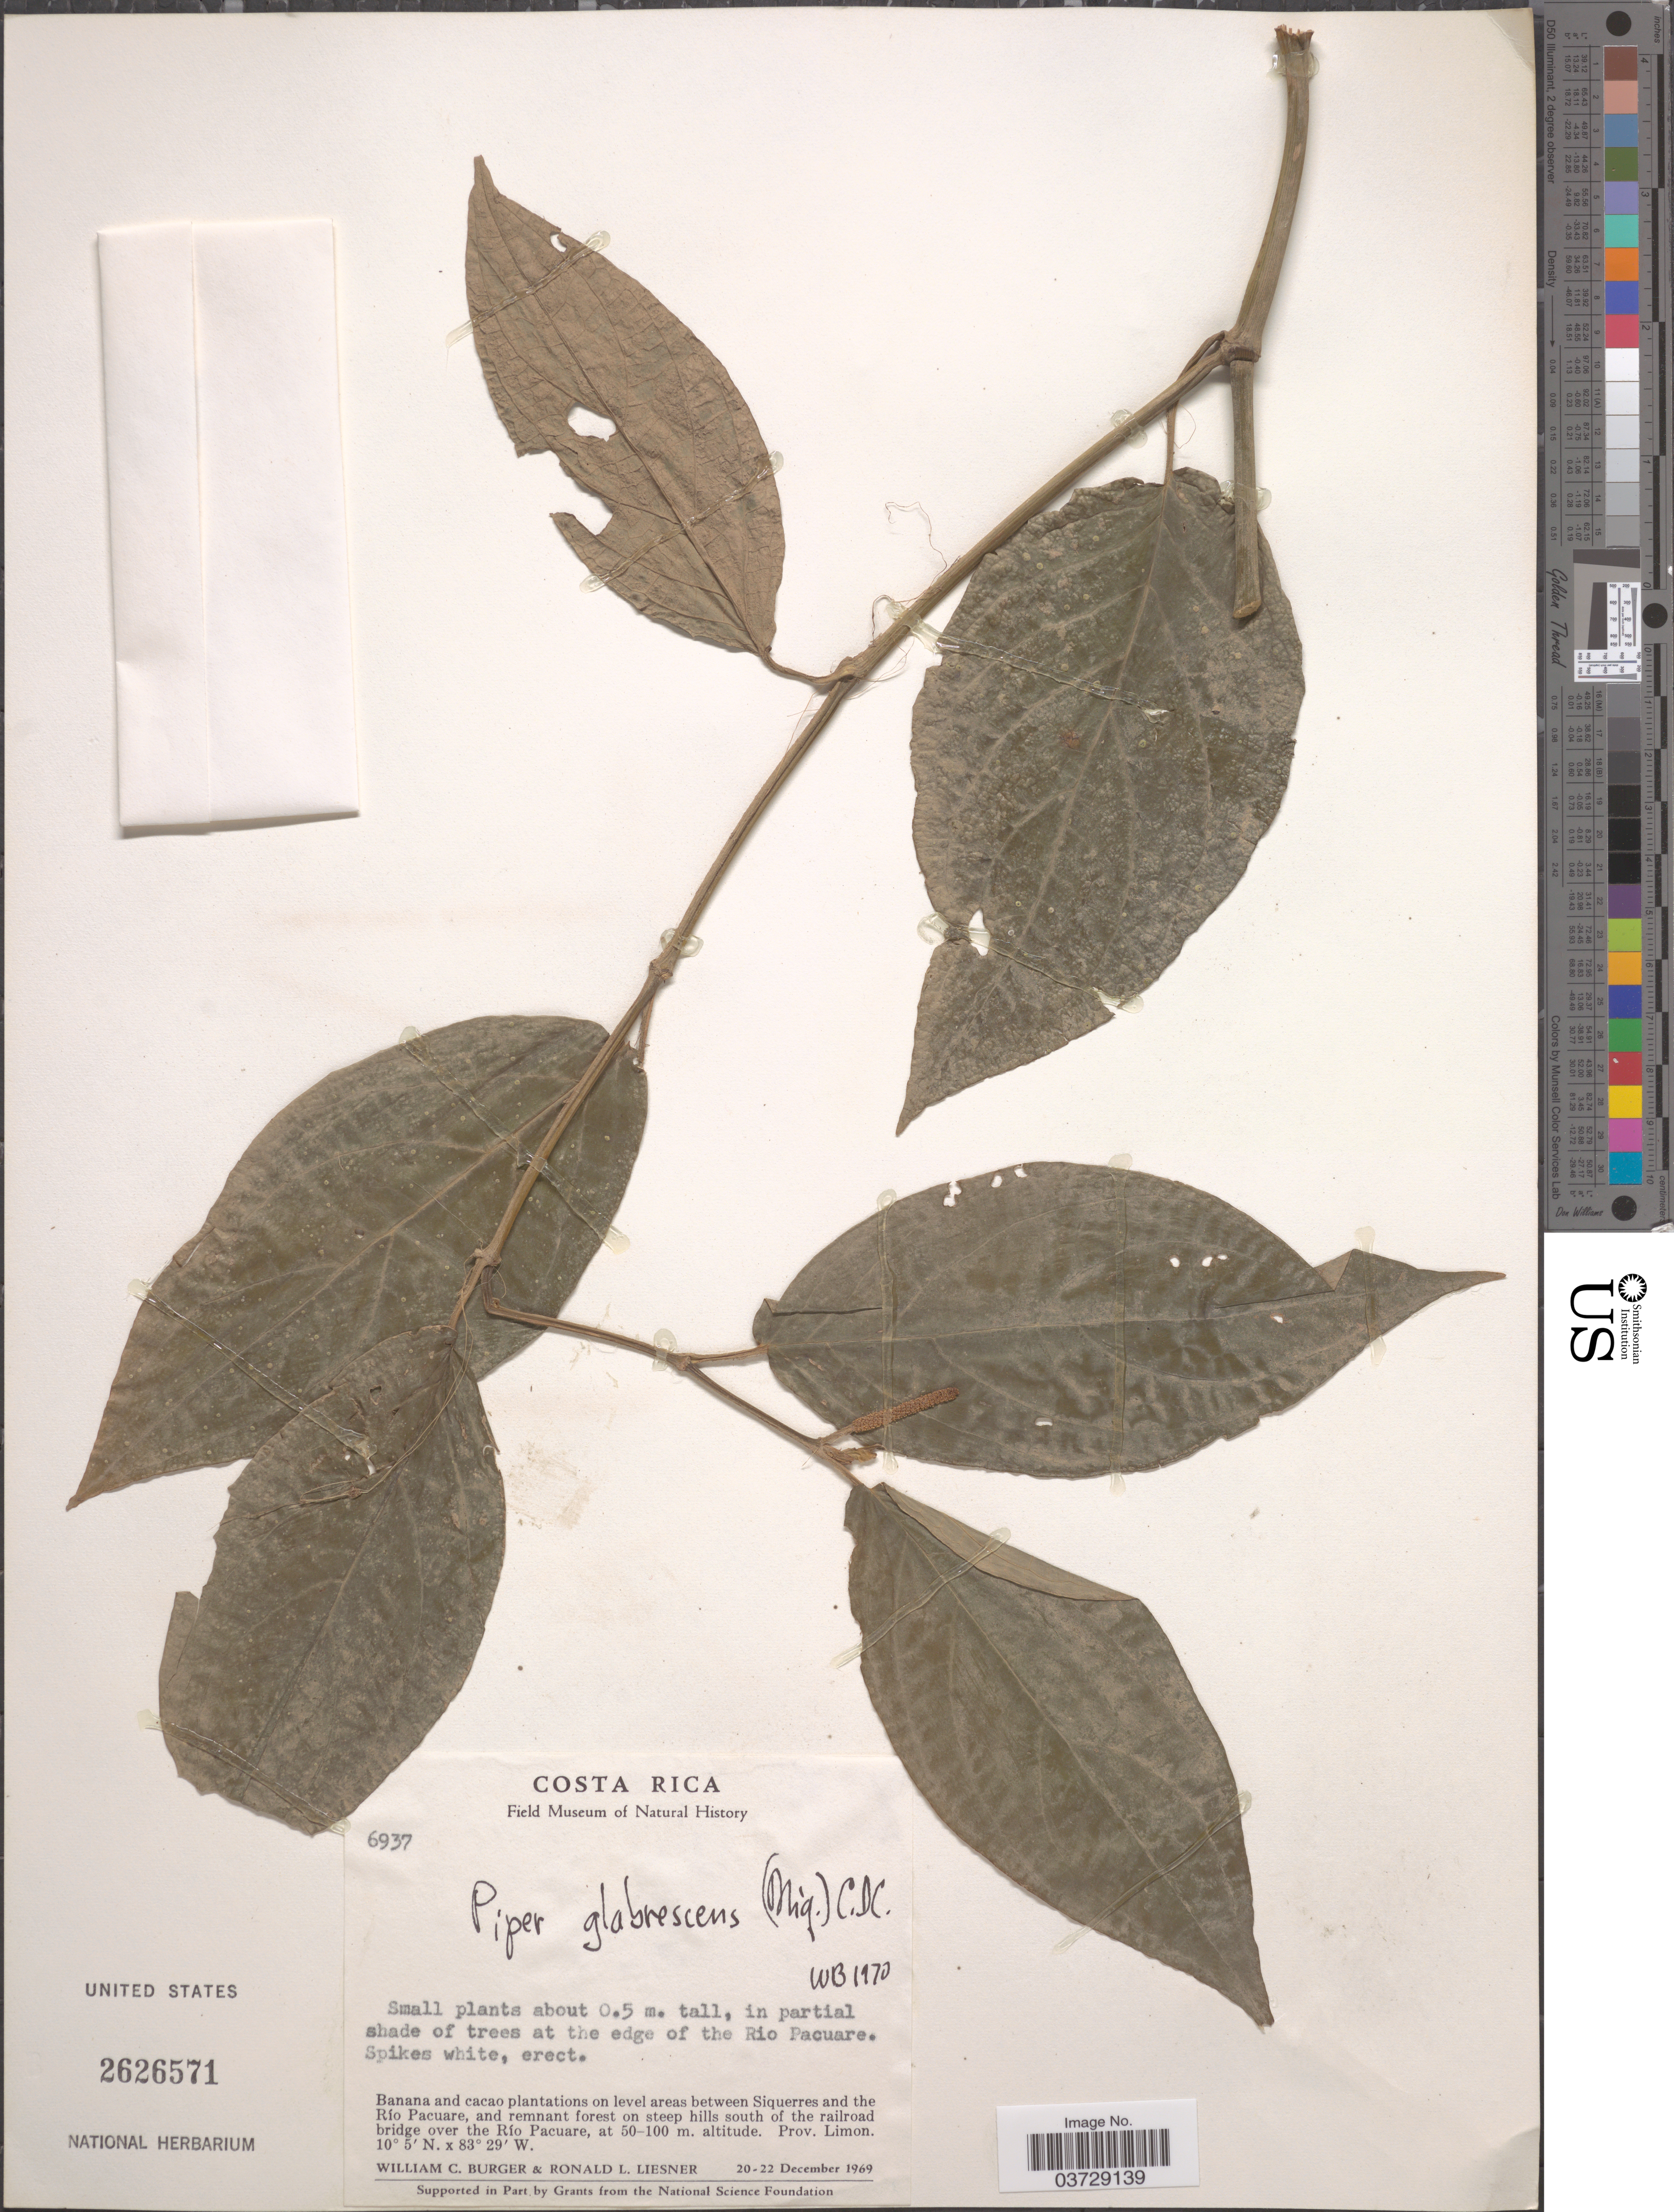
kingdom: Plantae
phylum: Tracheophyta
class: Magnoliopsida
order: Piperales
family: Piperaceae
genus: Piper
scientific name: Piper glabrescens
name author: (Miq.) C. DC.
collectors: W. Burger & R. L. Liesner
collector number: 6937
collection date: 1969-12-20/1969-12-22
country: Costa Rica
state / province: Limón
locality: Banana and cacao plantations on level areas between Siquerres and the Río Pacuare, and remnant forest on steep hills south of the railroad bridge over the Río Pacuare.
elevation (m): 50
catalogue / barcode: US 2626571